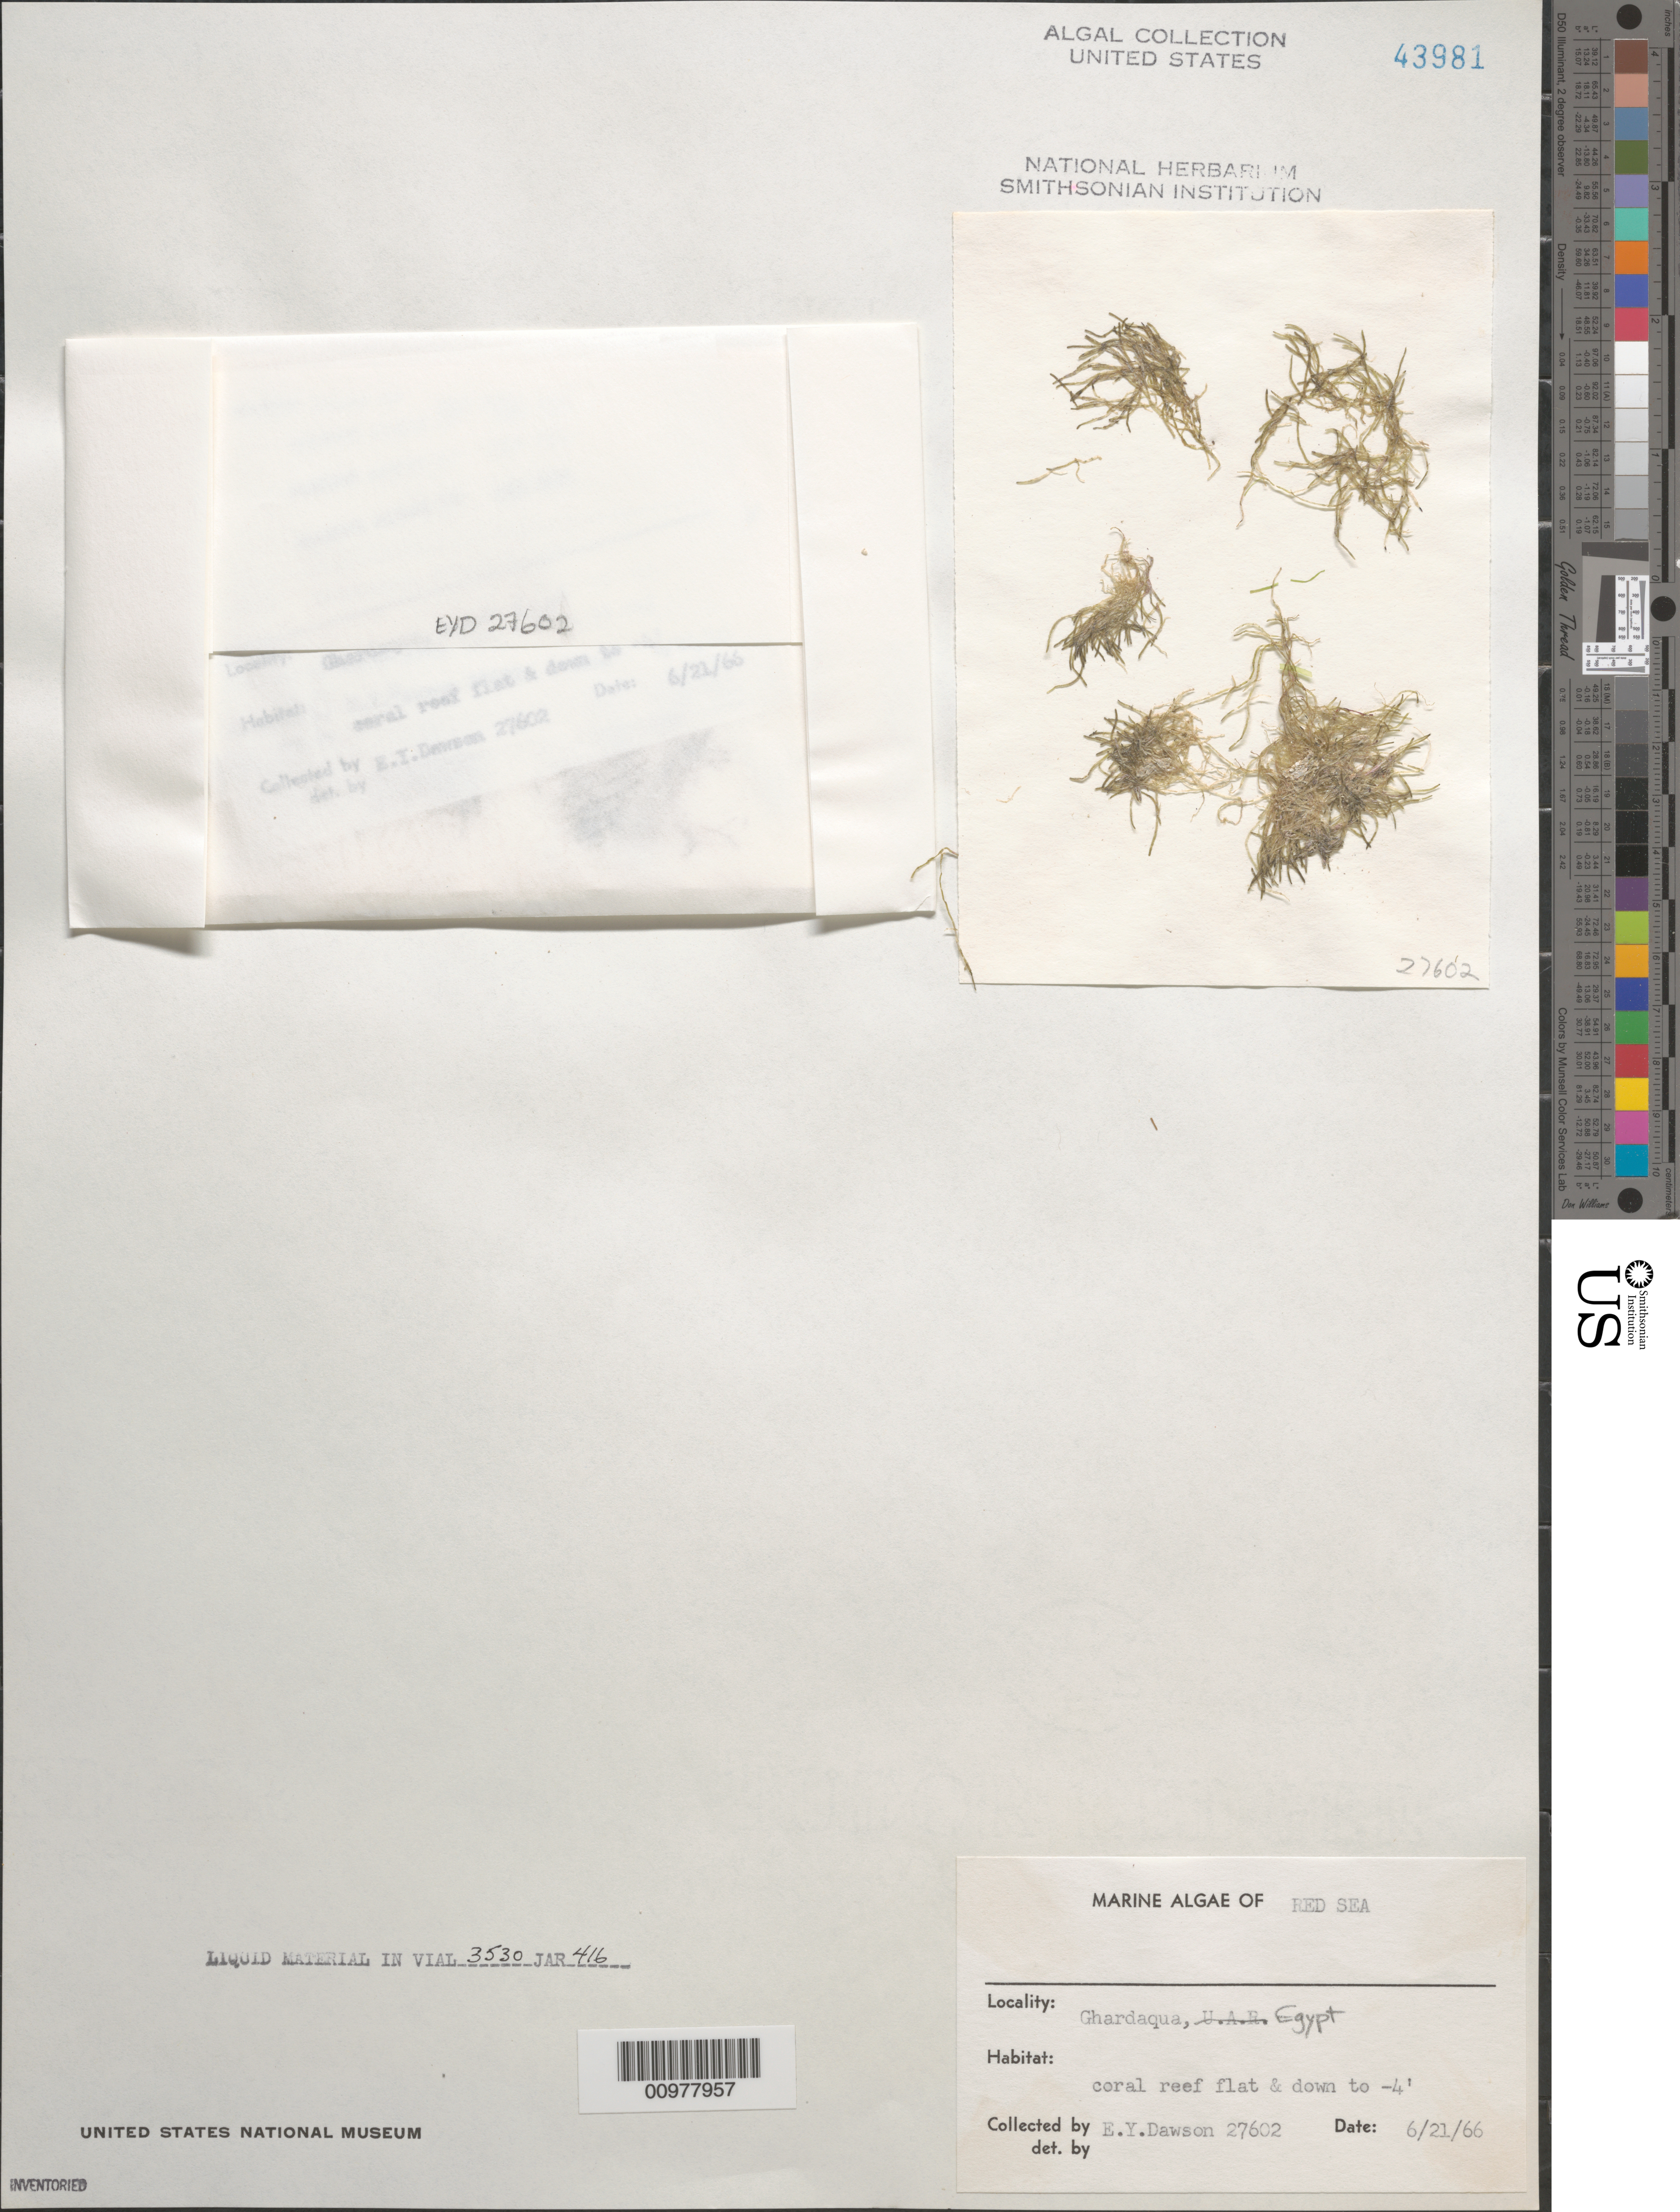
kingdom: Plantae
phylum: Chlorophyta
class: Ulvophyceae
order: Siphonocladales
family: Boodleaceae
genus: Cladophoropsis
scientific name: Cladophoropsis sp.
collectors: E. Y. Dawson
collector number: EYD 27602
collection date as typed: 21 Jun 1966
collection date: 1966-06-21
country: Egypt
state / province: Al Bahr al Ahmar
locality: Ghardaqua, Red Sea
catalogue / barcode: US 43981